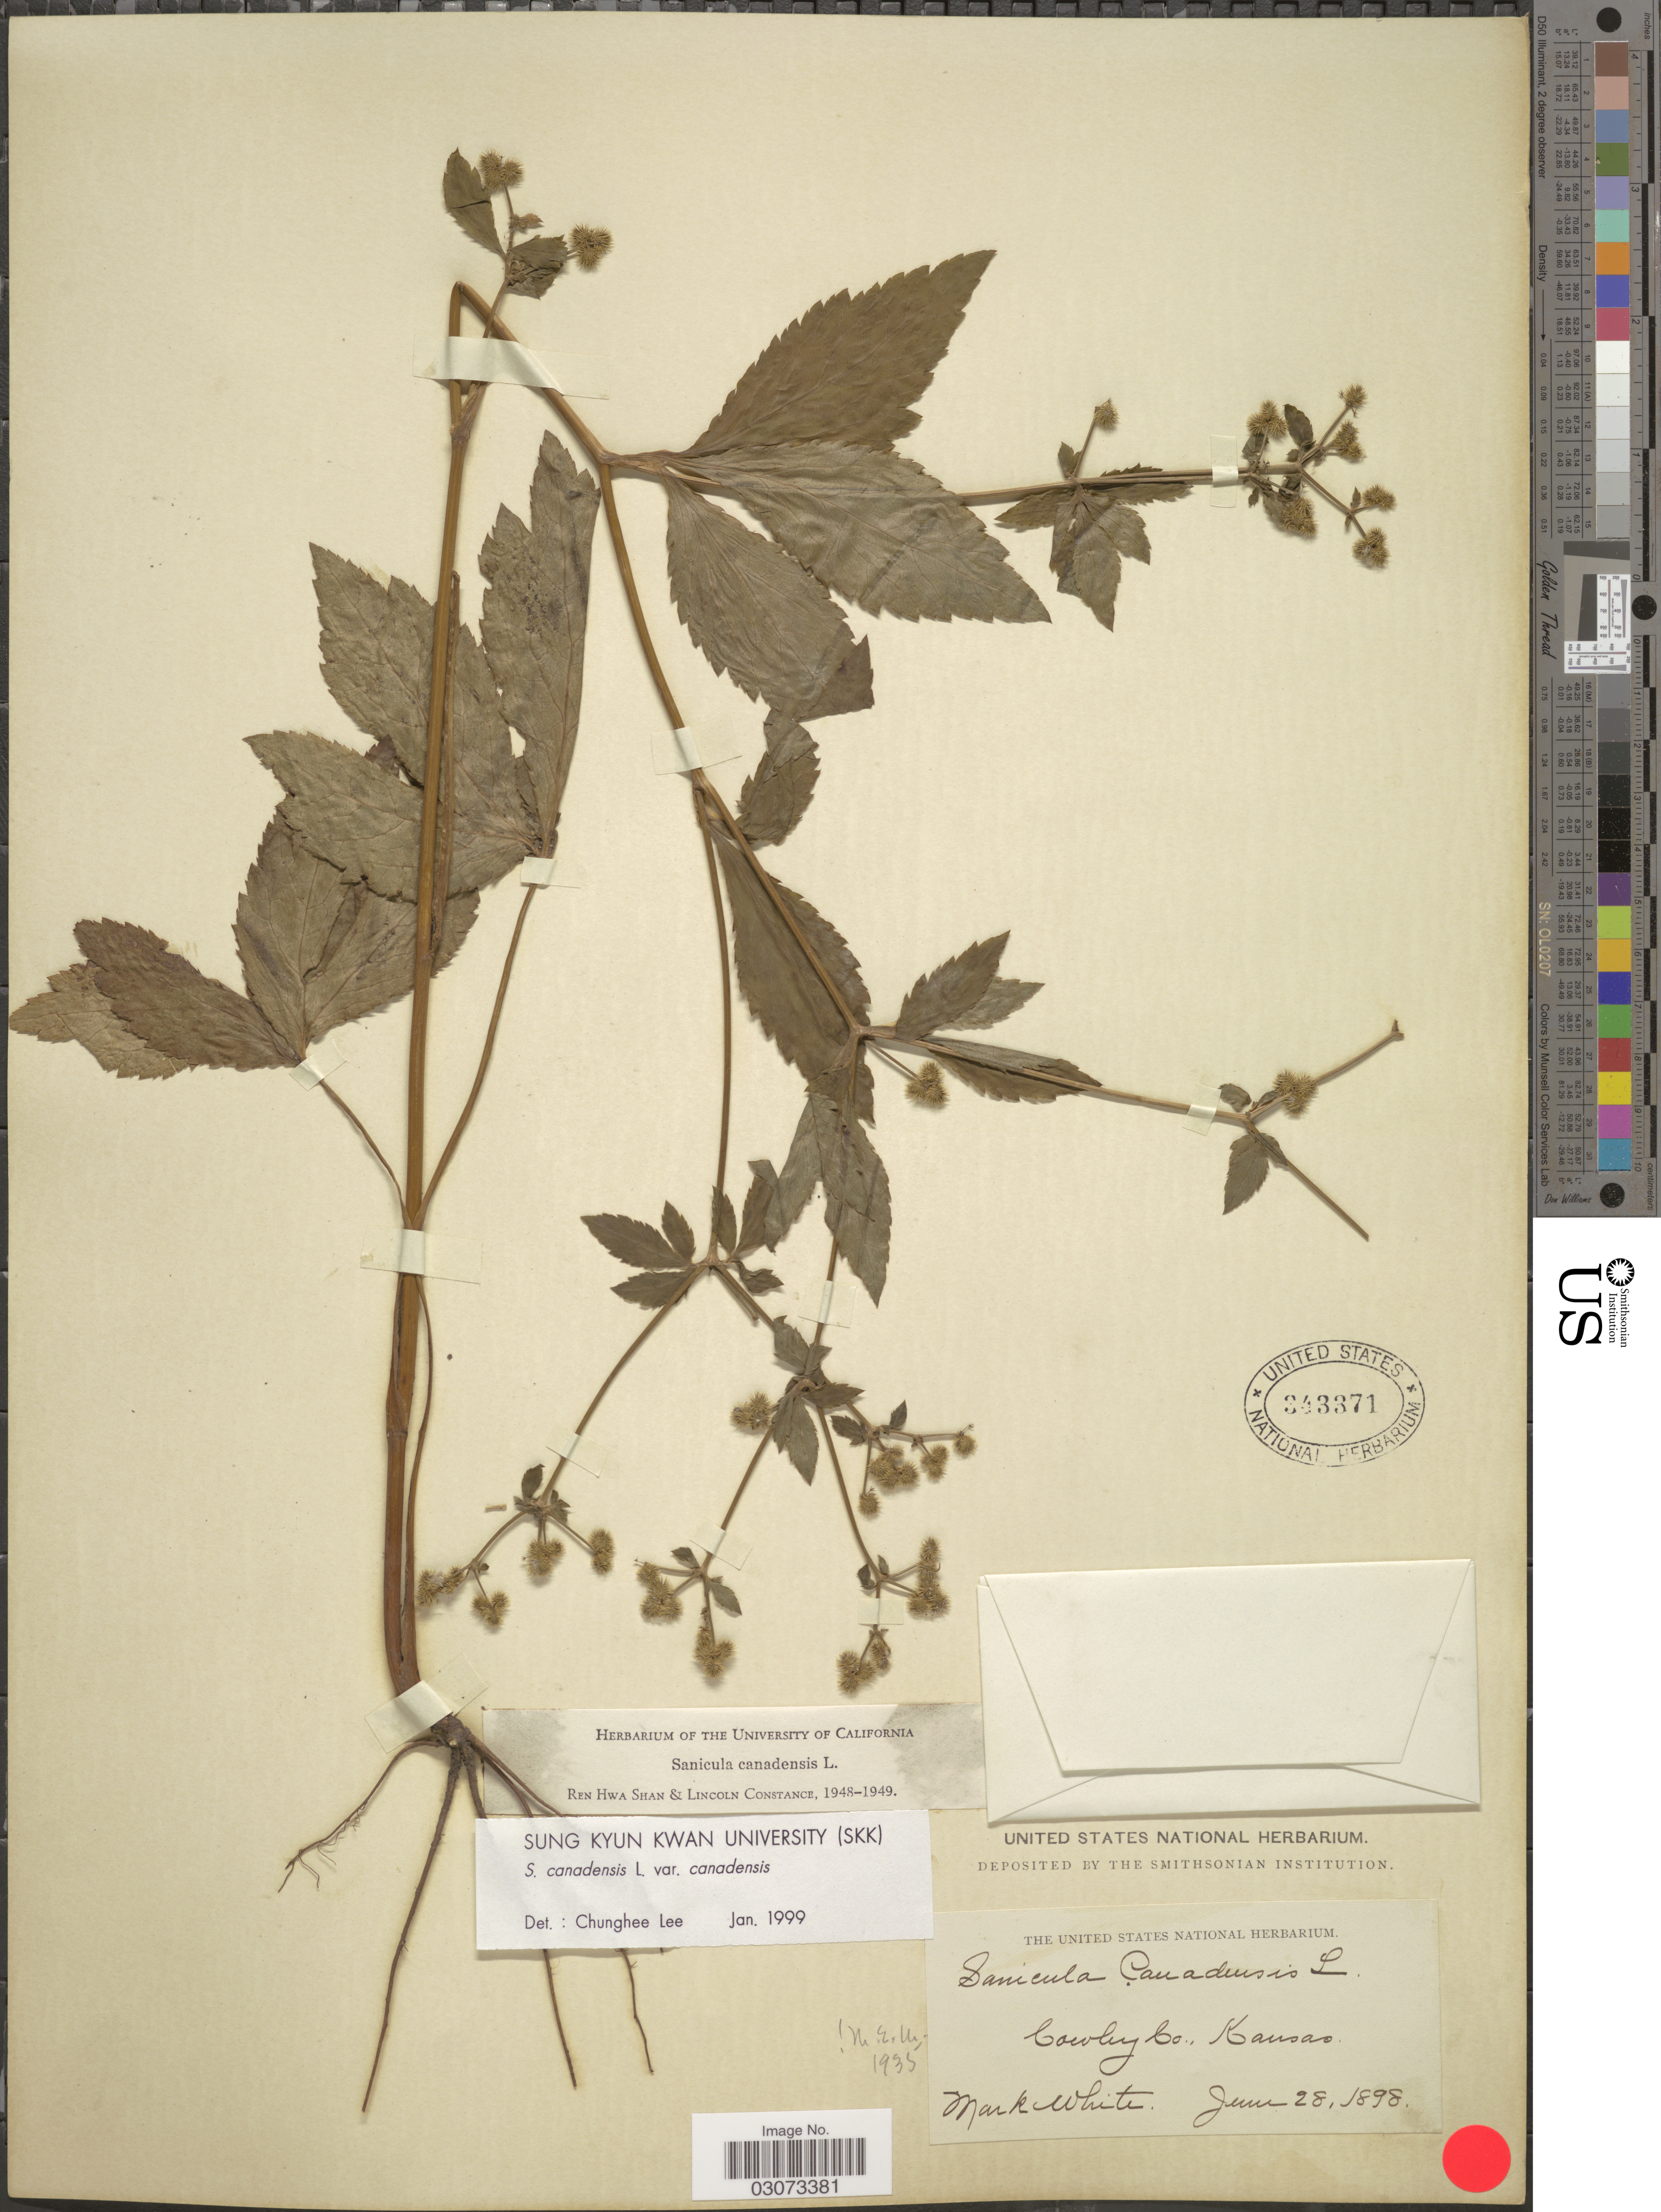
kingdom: Plantae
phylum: Tracheophyta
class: Magnoliopsida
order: Apiales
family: Apiaceae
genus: Sanicula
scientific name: Sanicula canadensis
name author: L.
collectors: M. White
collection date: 1898-06-28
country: United States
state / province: Kansas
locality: Cowley Co.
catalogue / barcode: US 343371